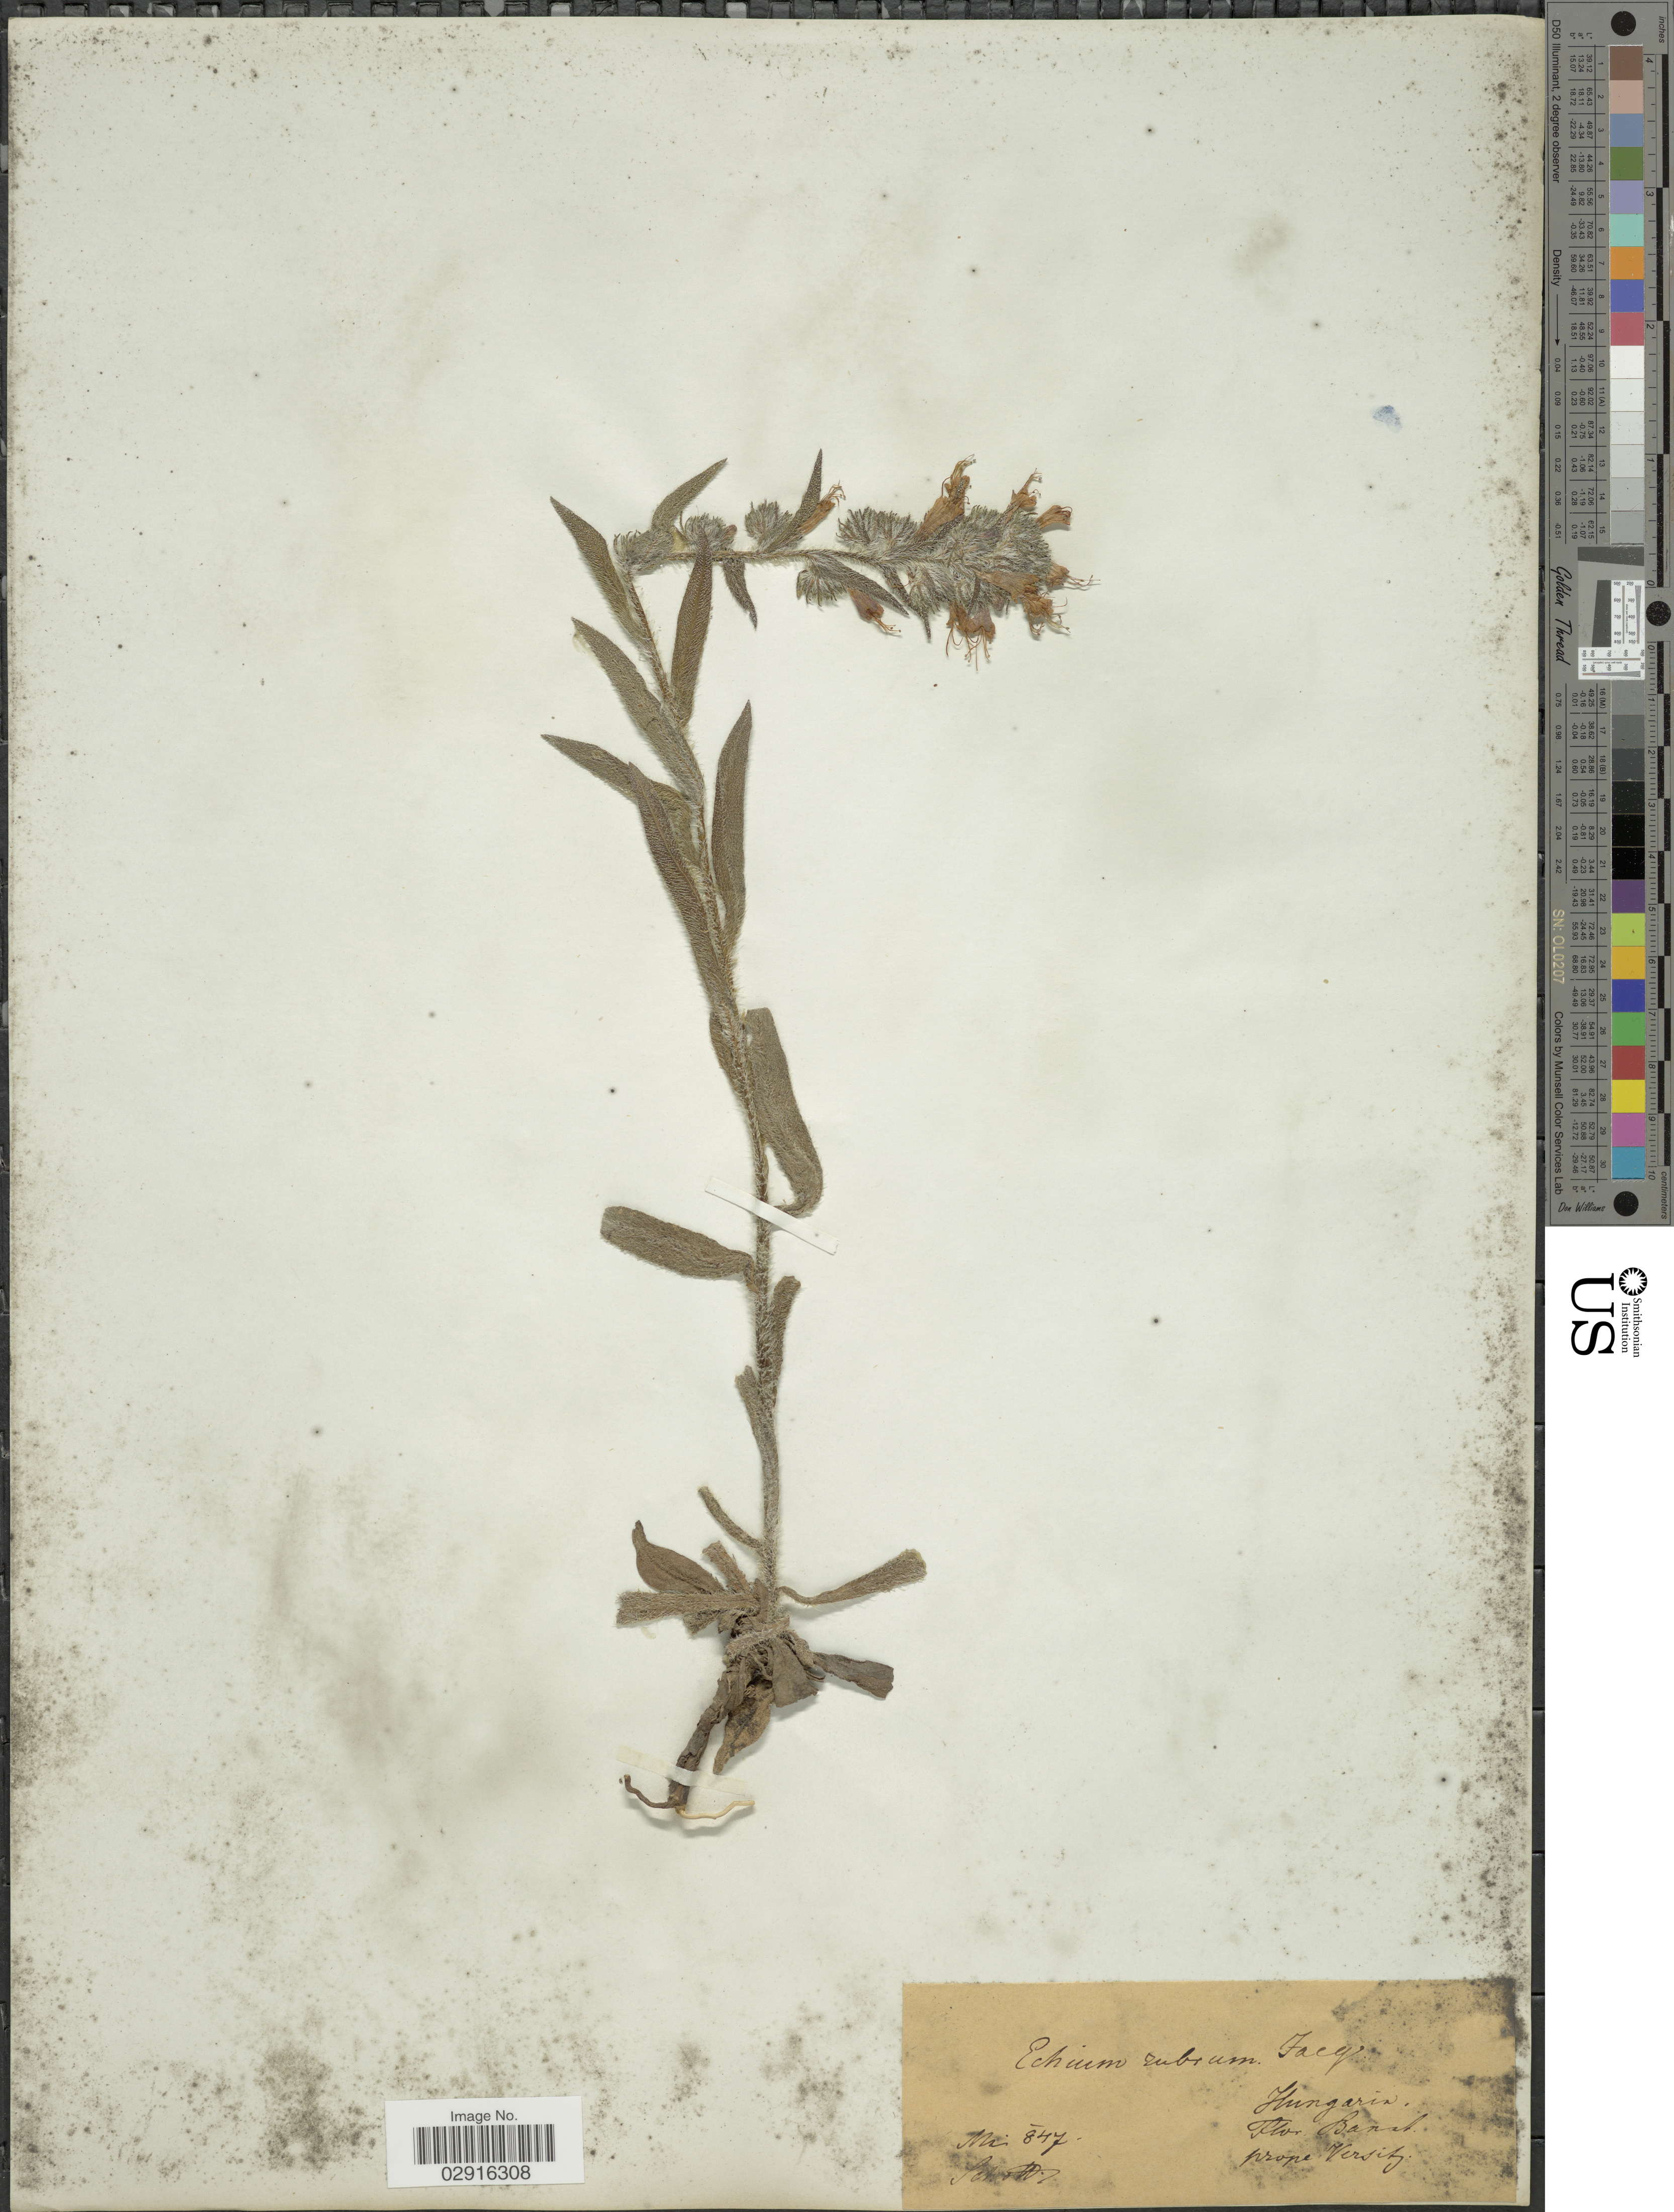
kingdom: Plantae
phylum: Tracheophyta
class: Magnoliopsida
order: Boraginales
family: Boraginaceae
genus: Echium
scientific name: Echium rubrum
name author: Forssk.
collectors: Schott, --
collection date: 1847-05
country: Hungary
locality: Hungaria. Flor. Banat. Prope Versity.